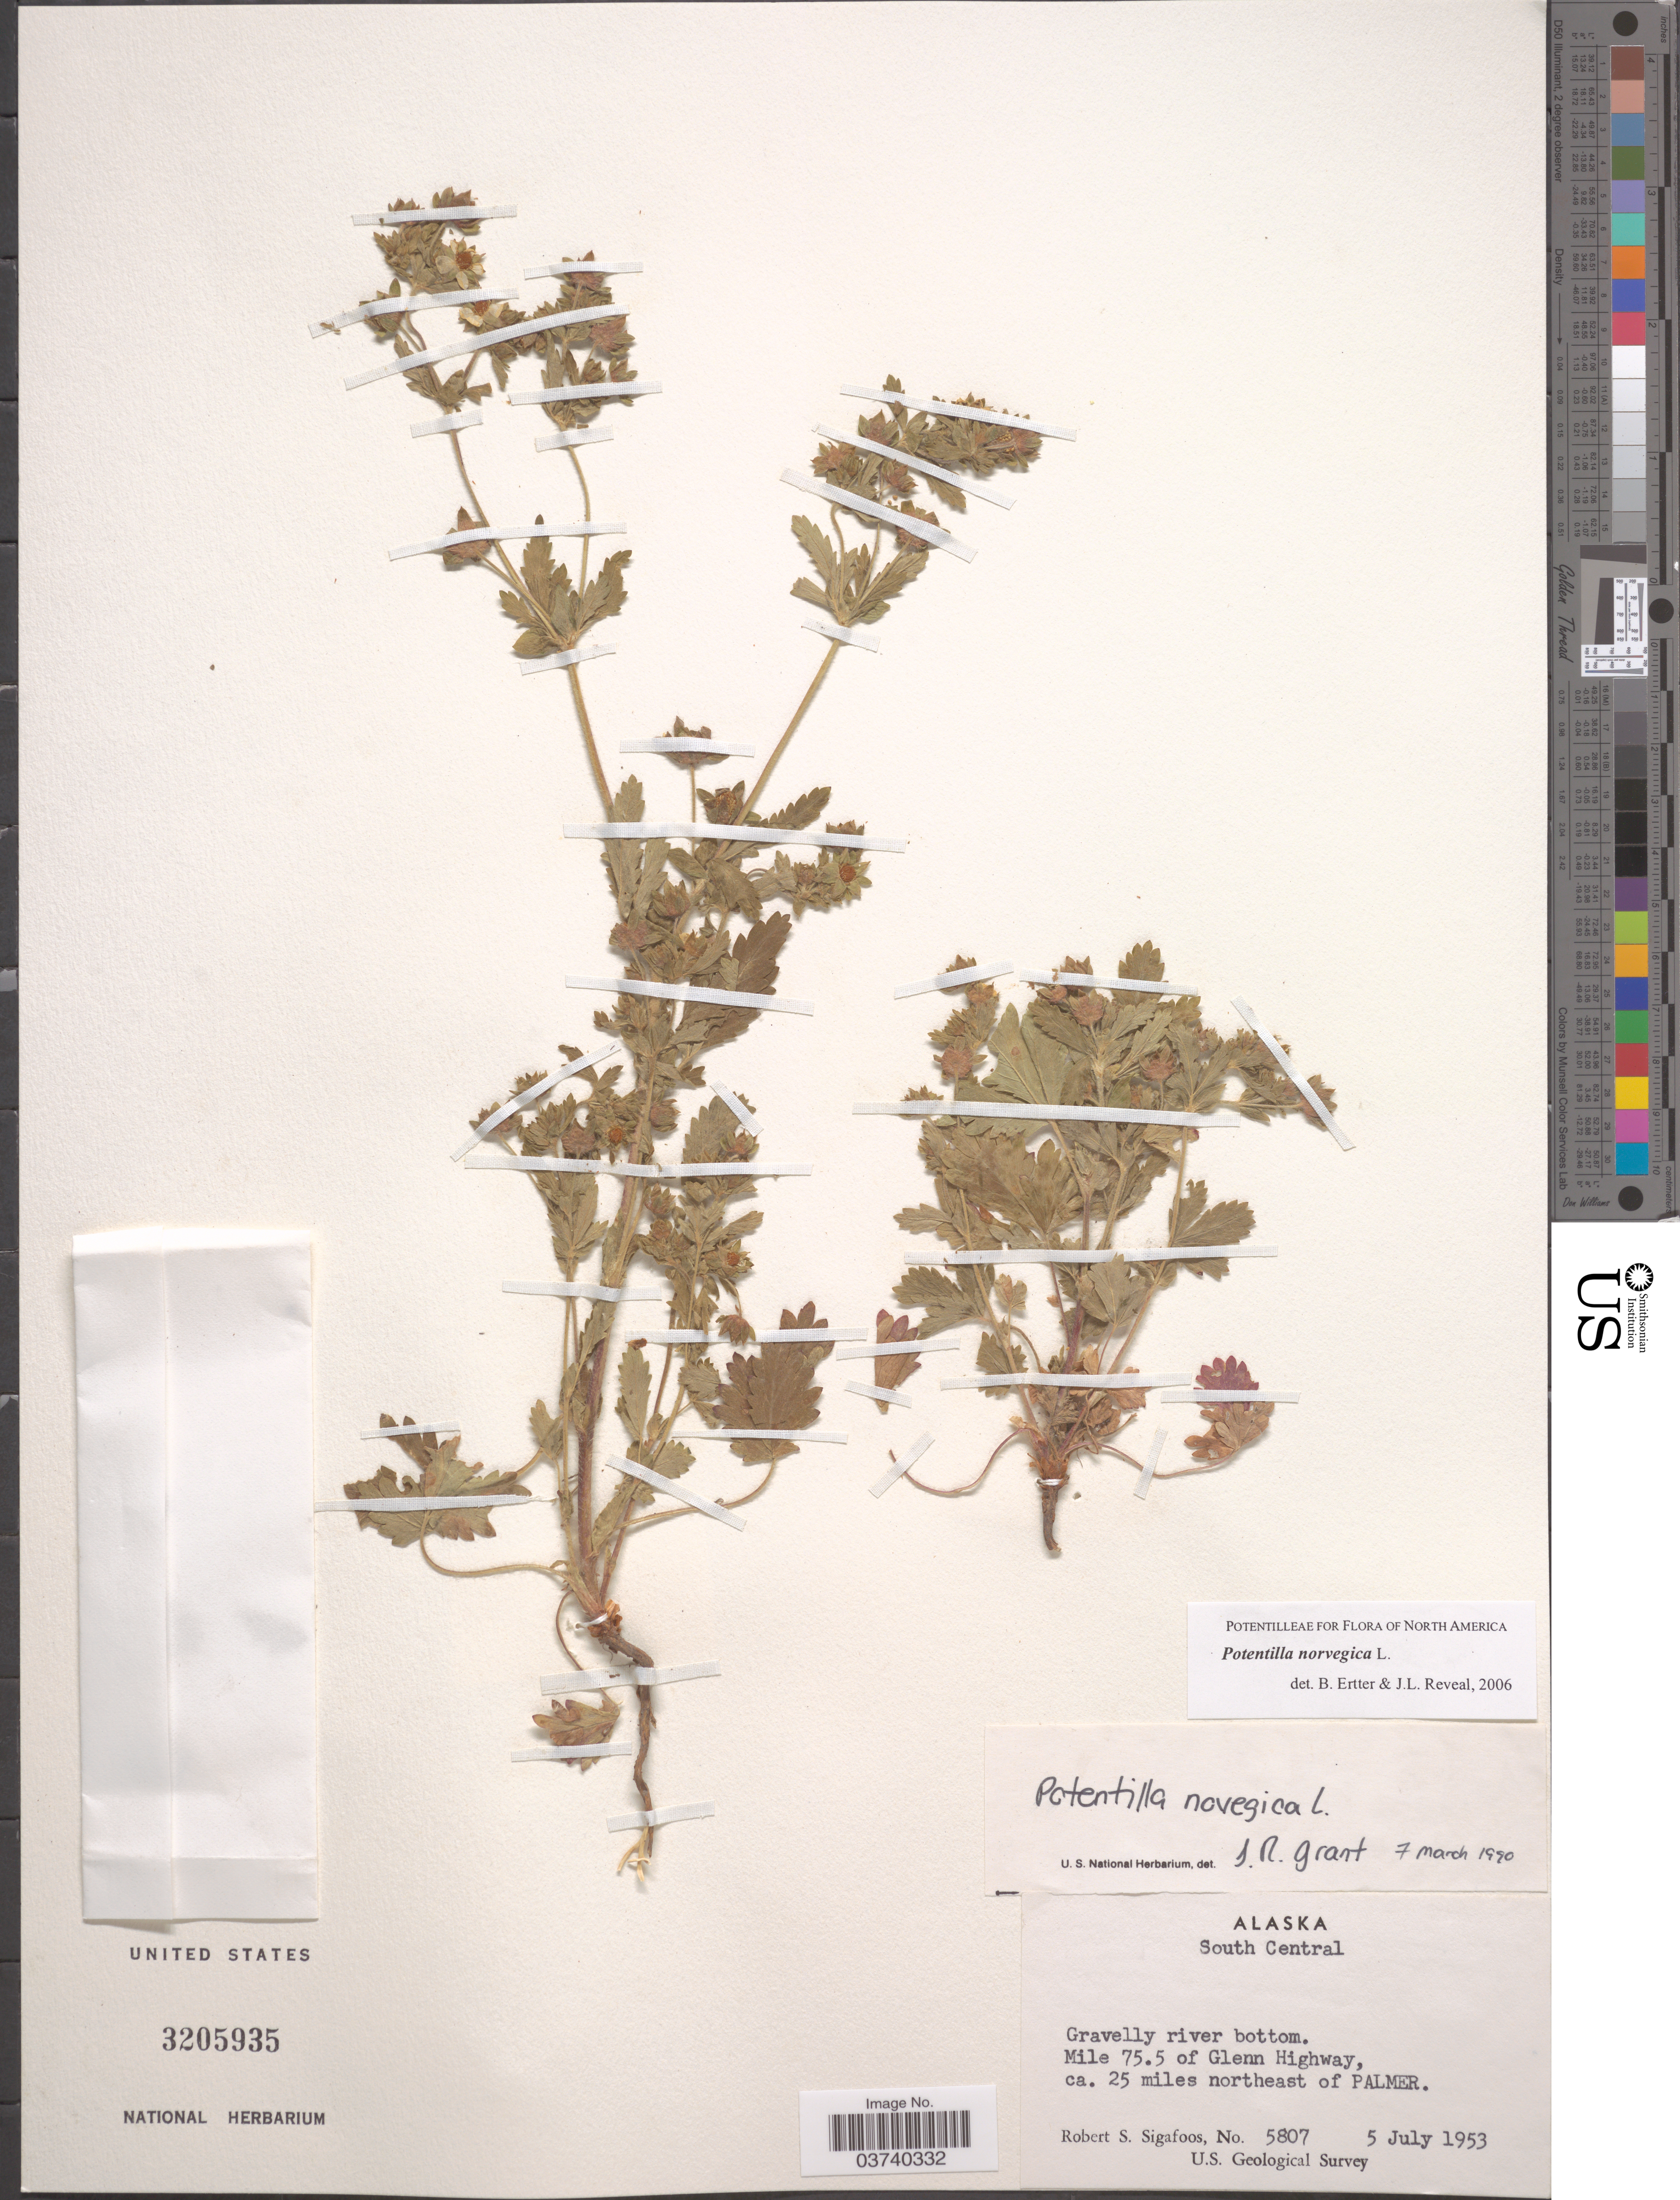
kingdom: Plantae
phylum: Tracheophyta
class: Magnoliopsida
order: Rosales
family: Rosaceae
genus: Potentilla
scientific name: Potentilla norvegica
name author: L.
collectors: R. Sigafoos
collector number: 5807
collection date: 1953-07-05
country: United States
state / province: Alaska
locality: South Central. Mile 75.5 of Glenn Highway, ca. 25 miles northeast of Palmer.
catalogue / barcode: US 3205935